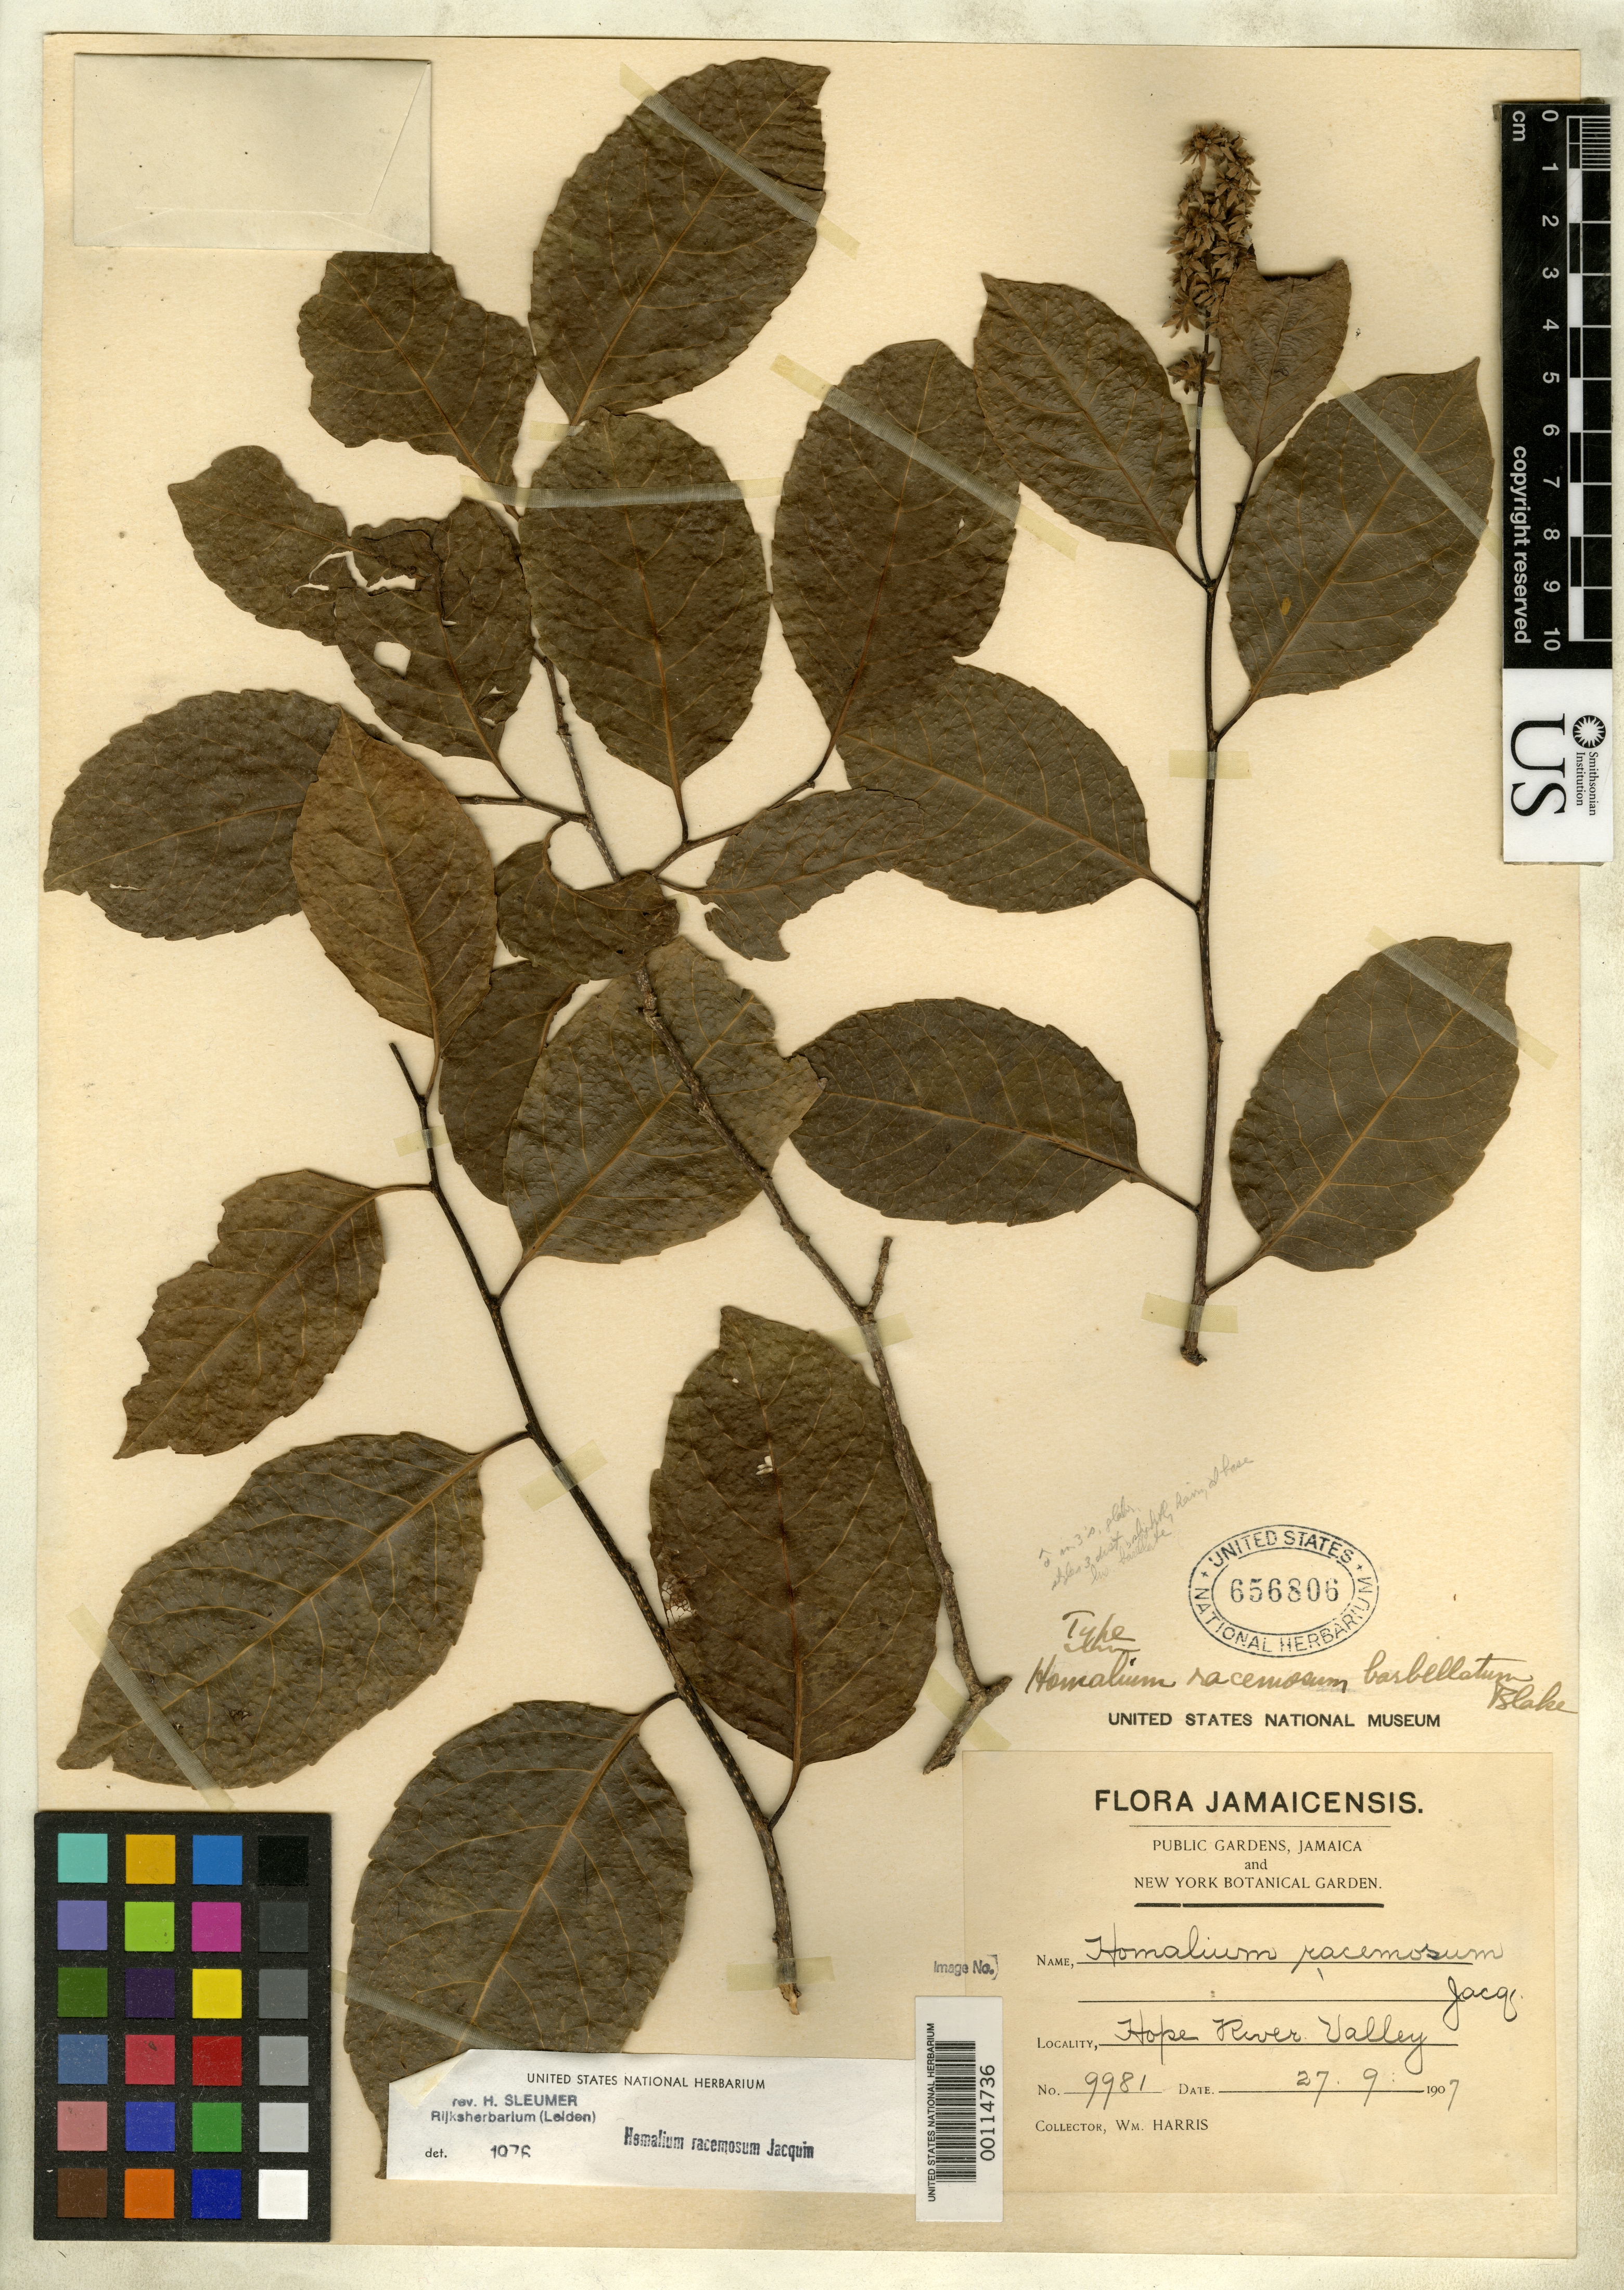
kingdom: Plantae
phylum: Tracheophyta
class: Magnoliopsida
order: Malpighiales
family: Salicaceae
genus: Homalium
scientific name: Homalium racemosum subsp. barbellatum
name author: S.F. Blake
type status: Holotype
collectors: W. H. Harris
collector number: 9981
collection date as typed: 27 Sep 1907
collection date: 1907-09-27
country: Jamaica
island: Greater Antilles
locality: Hope River Valley.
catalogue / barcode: US 656806